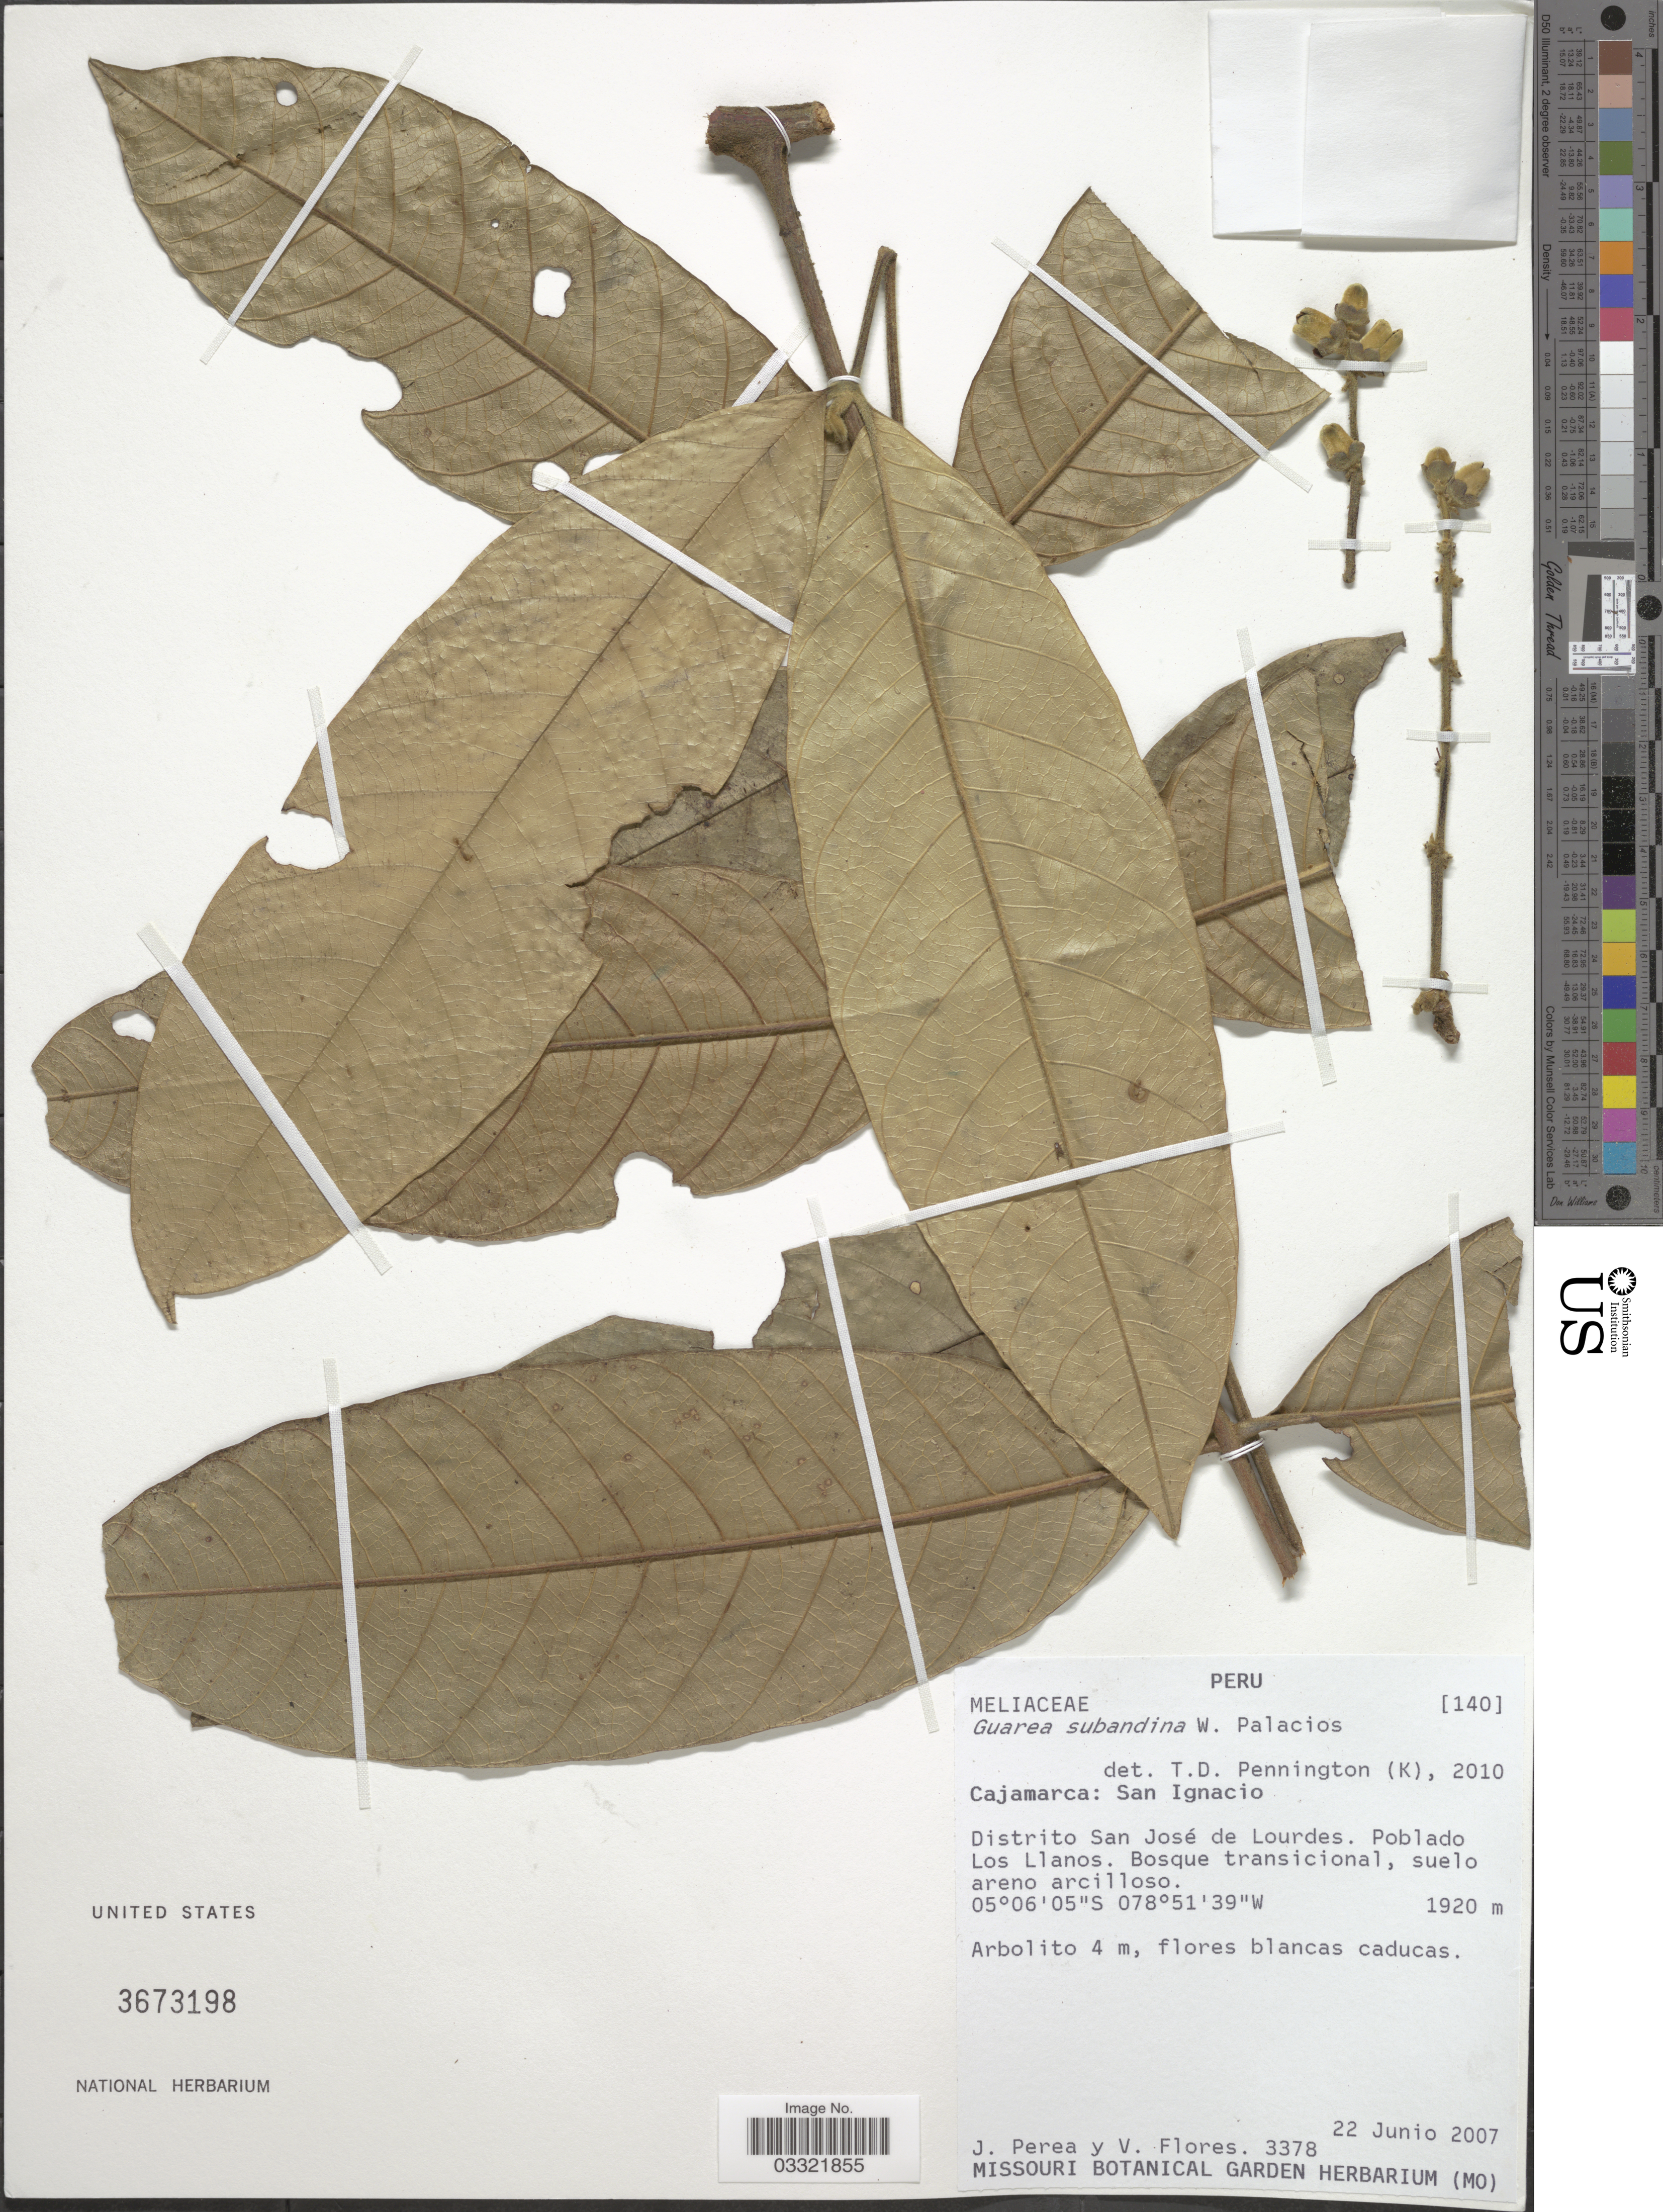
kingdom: Plantae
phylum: Tracheophyta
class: Magnoliopsida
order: Sapindales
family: Meliaceae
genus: Guarea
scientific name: Guarea subandina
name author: Palacios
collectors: J. Perea & V. Flores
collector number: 3378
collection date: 2007-06-22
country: Peru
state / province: Cajamarca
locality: San Ignacio. Distrito San José de Lourdes. Poblado Los Llanos.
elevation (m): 1920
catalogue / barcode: US 3673198